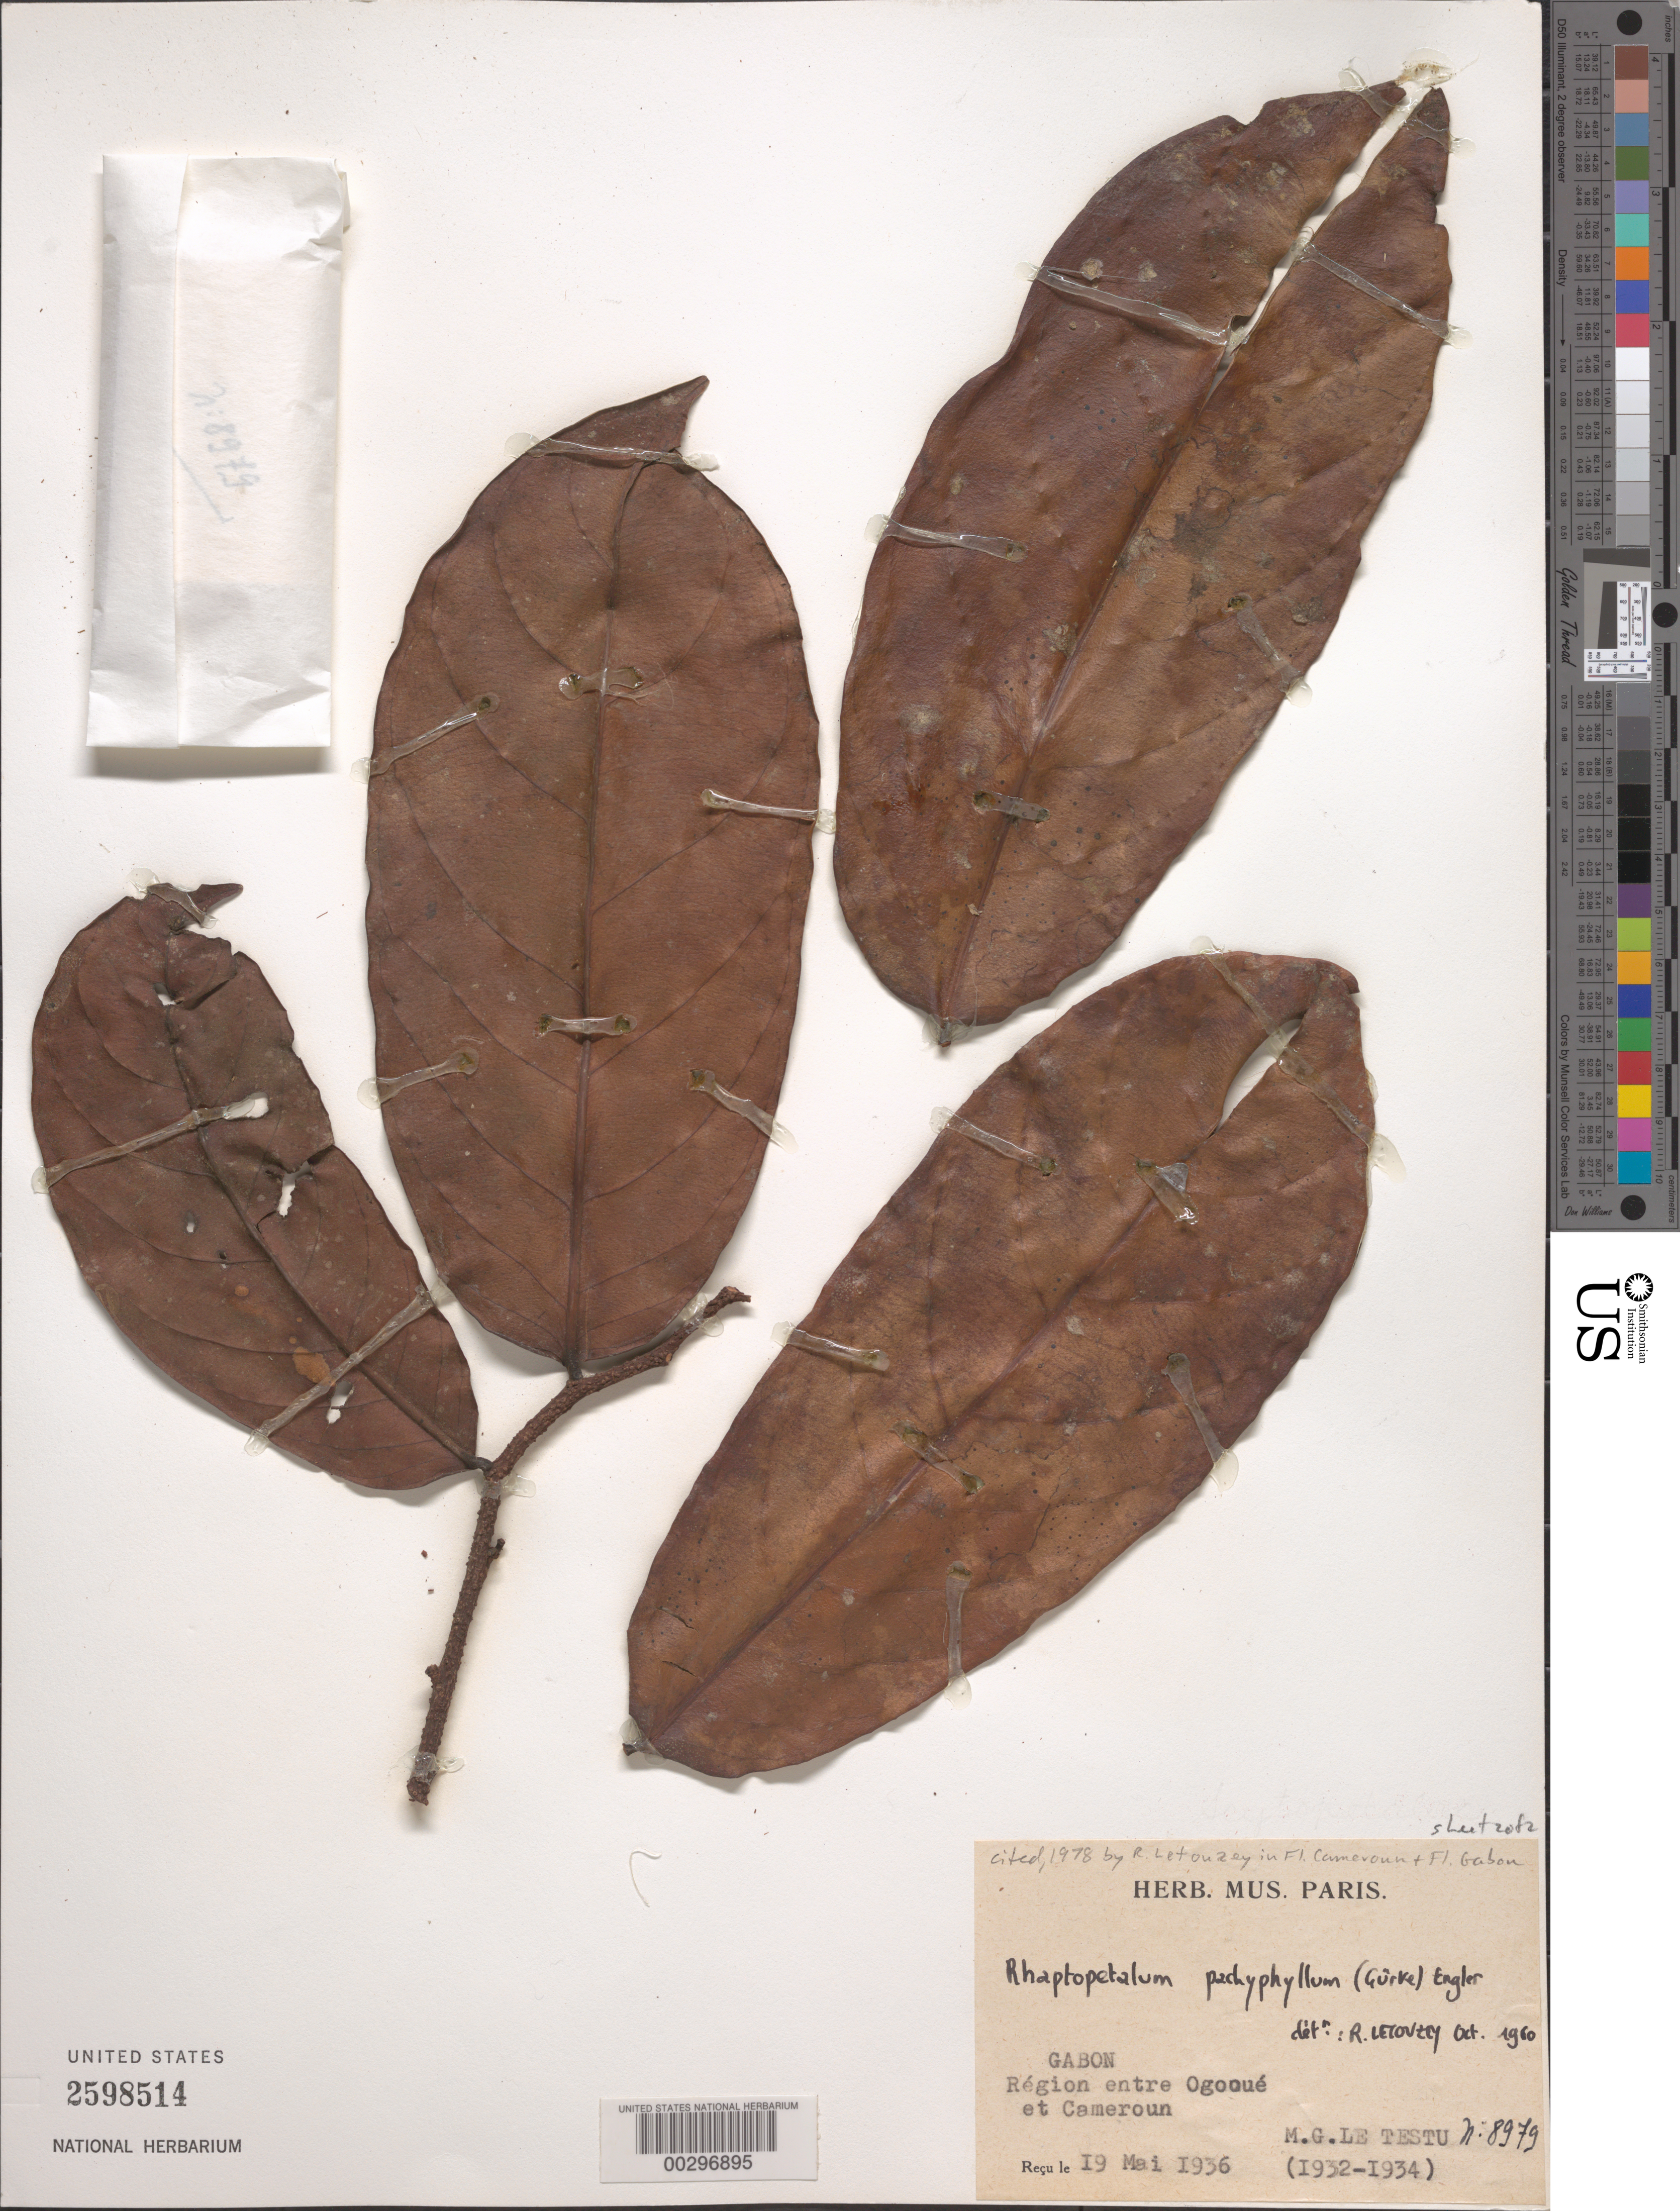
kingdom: Plantae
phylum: Tracheophyta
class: Magnoliopsida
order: Ericales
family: Lecythidaceae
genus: Rhaptopetalum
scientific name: Rhaptopetalum pachyphyllum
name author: (Gürke) Engl.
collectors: G. Le Testu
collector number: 8979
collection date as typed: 1932 to -- -- 1934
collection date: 1932/1934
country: Gabon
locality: Region between Ogooue and Cameroon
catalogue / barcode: US 2598514